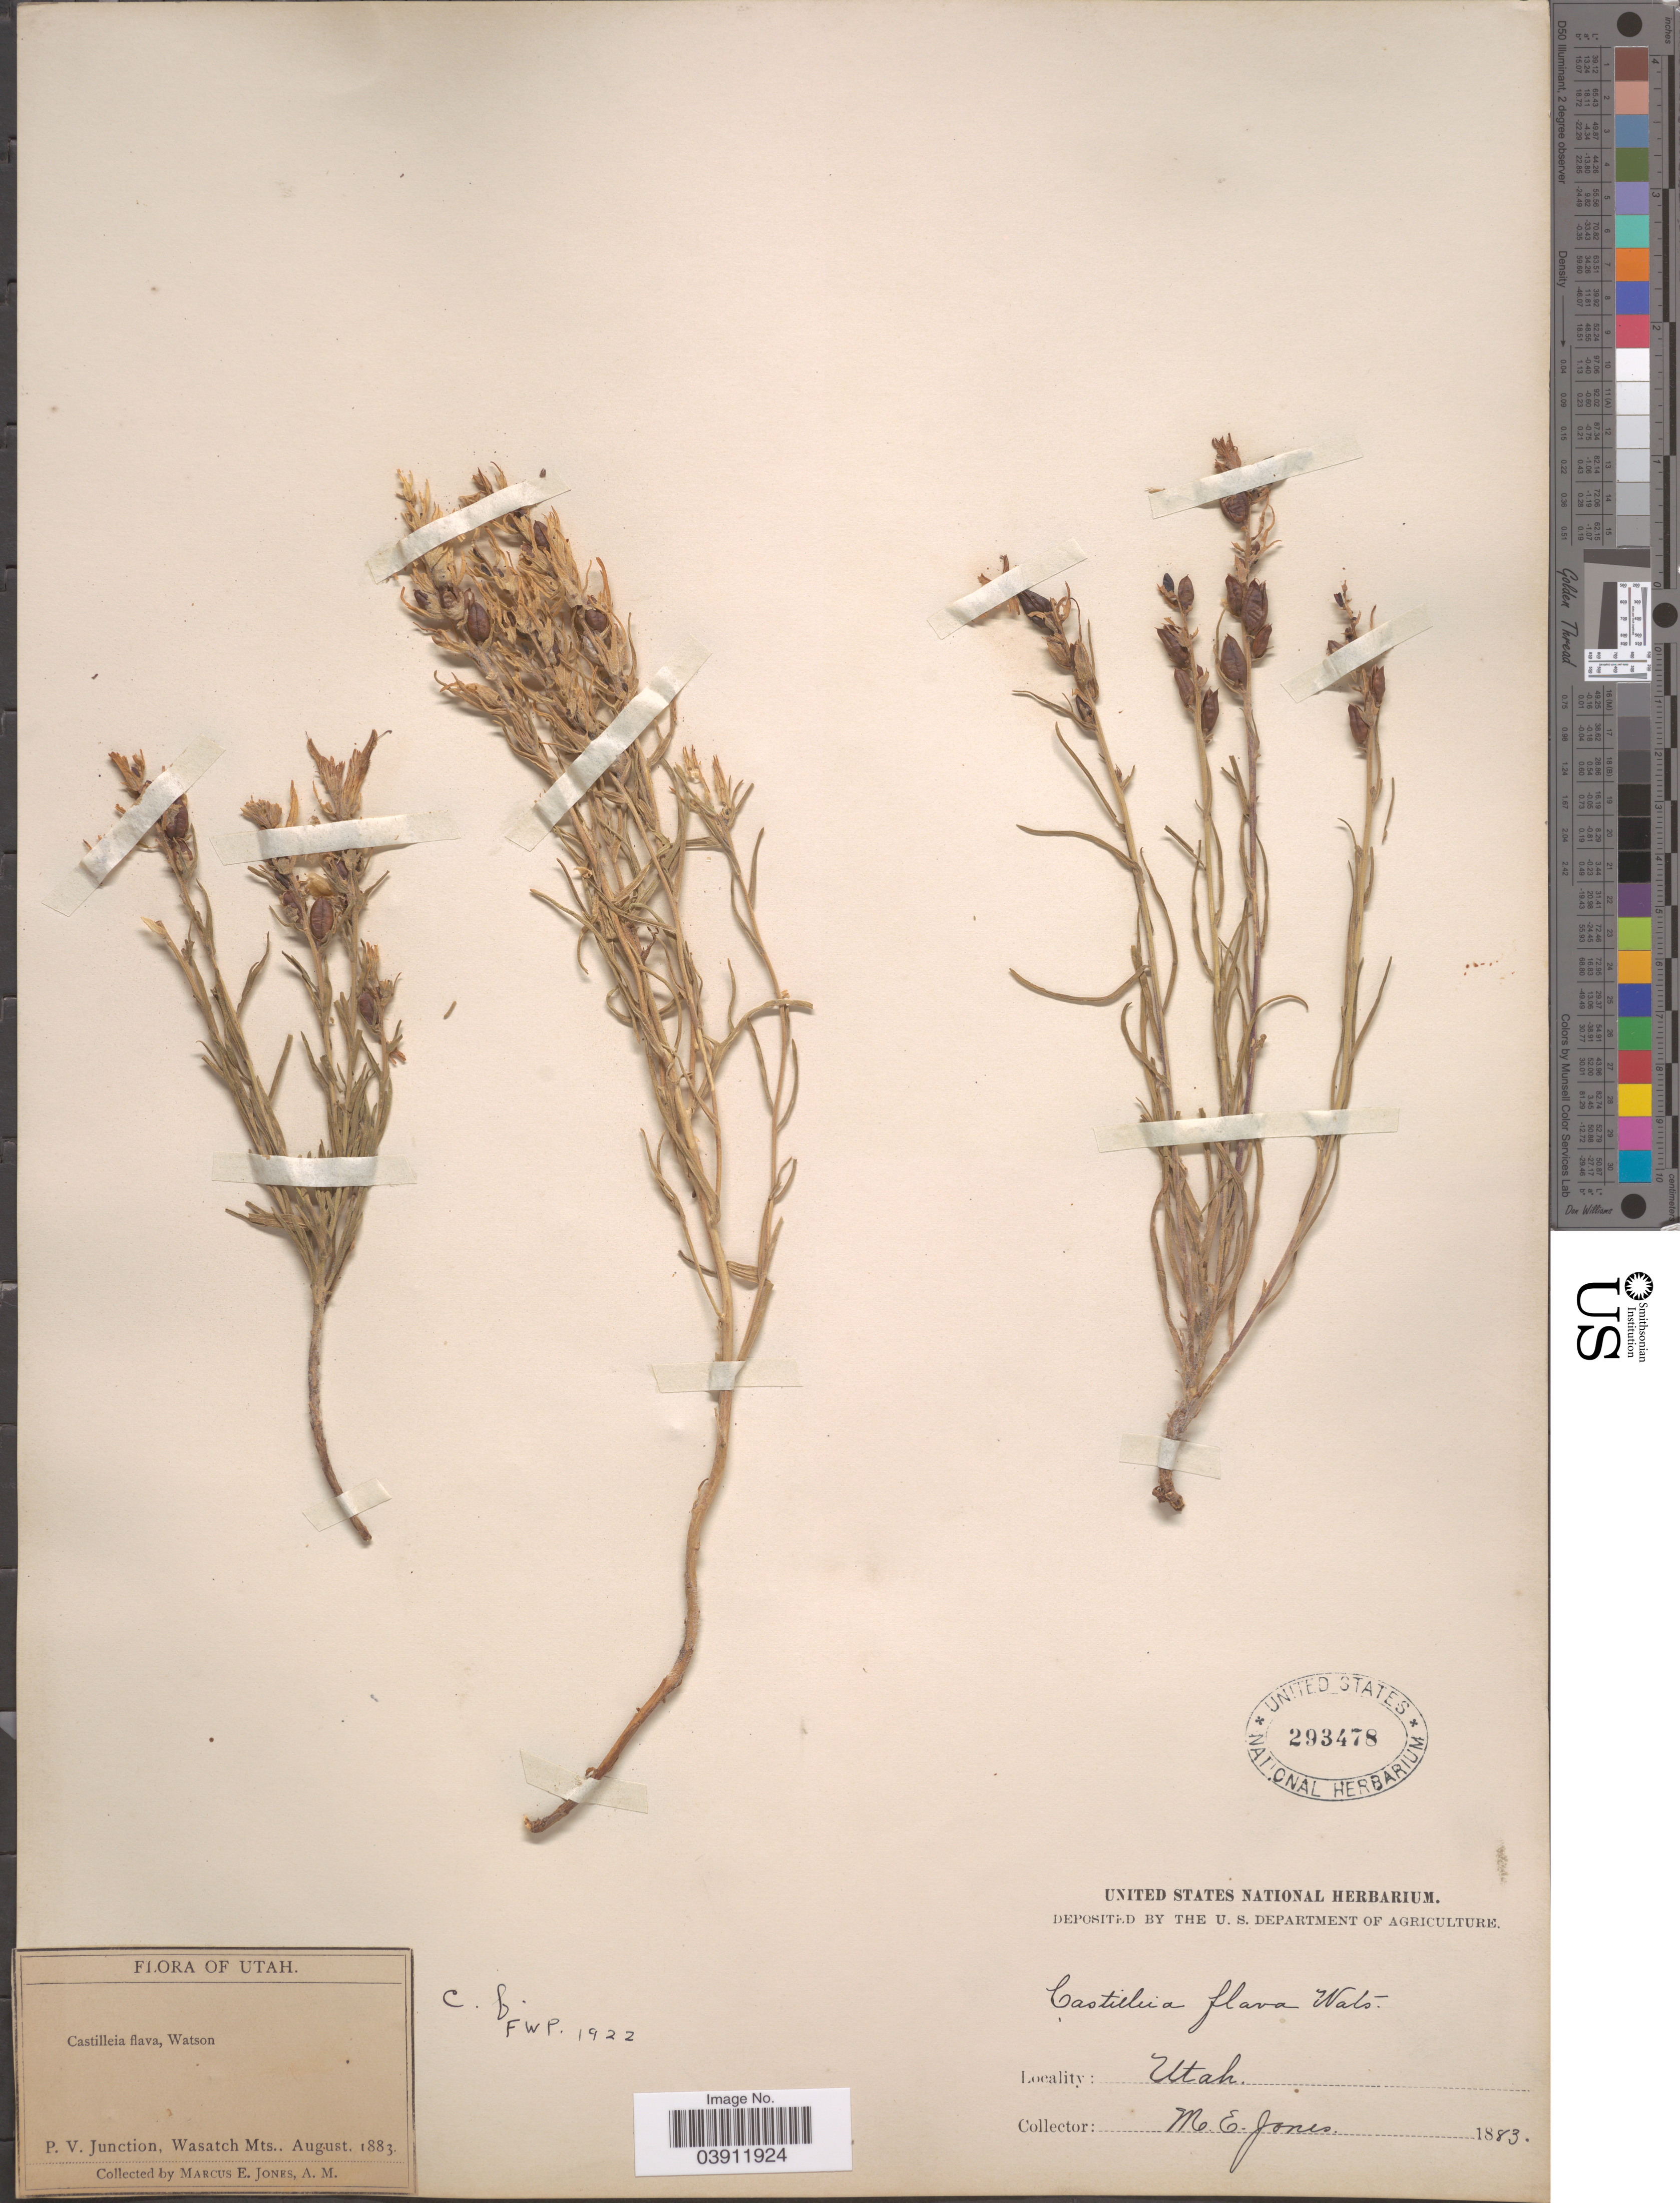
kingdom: Plantae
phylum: Tracheophyta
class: Magnoliopsida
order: Lamiales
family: Orobanchaceae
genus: Castilleja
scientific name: Castilleja flava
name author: S. Watson in C. King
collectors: M. E. Jones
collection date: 1883-08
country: United States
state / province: Utah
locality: P.V. Junction, Wasatch Mts.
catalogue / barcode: US 293478